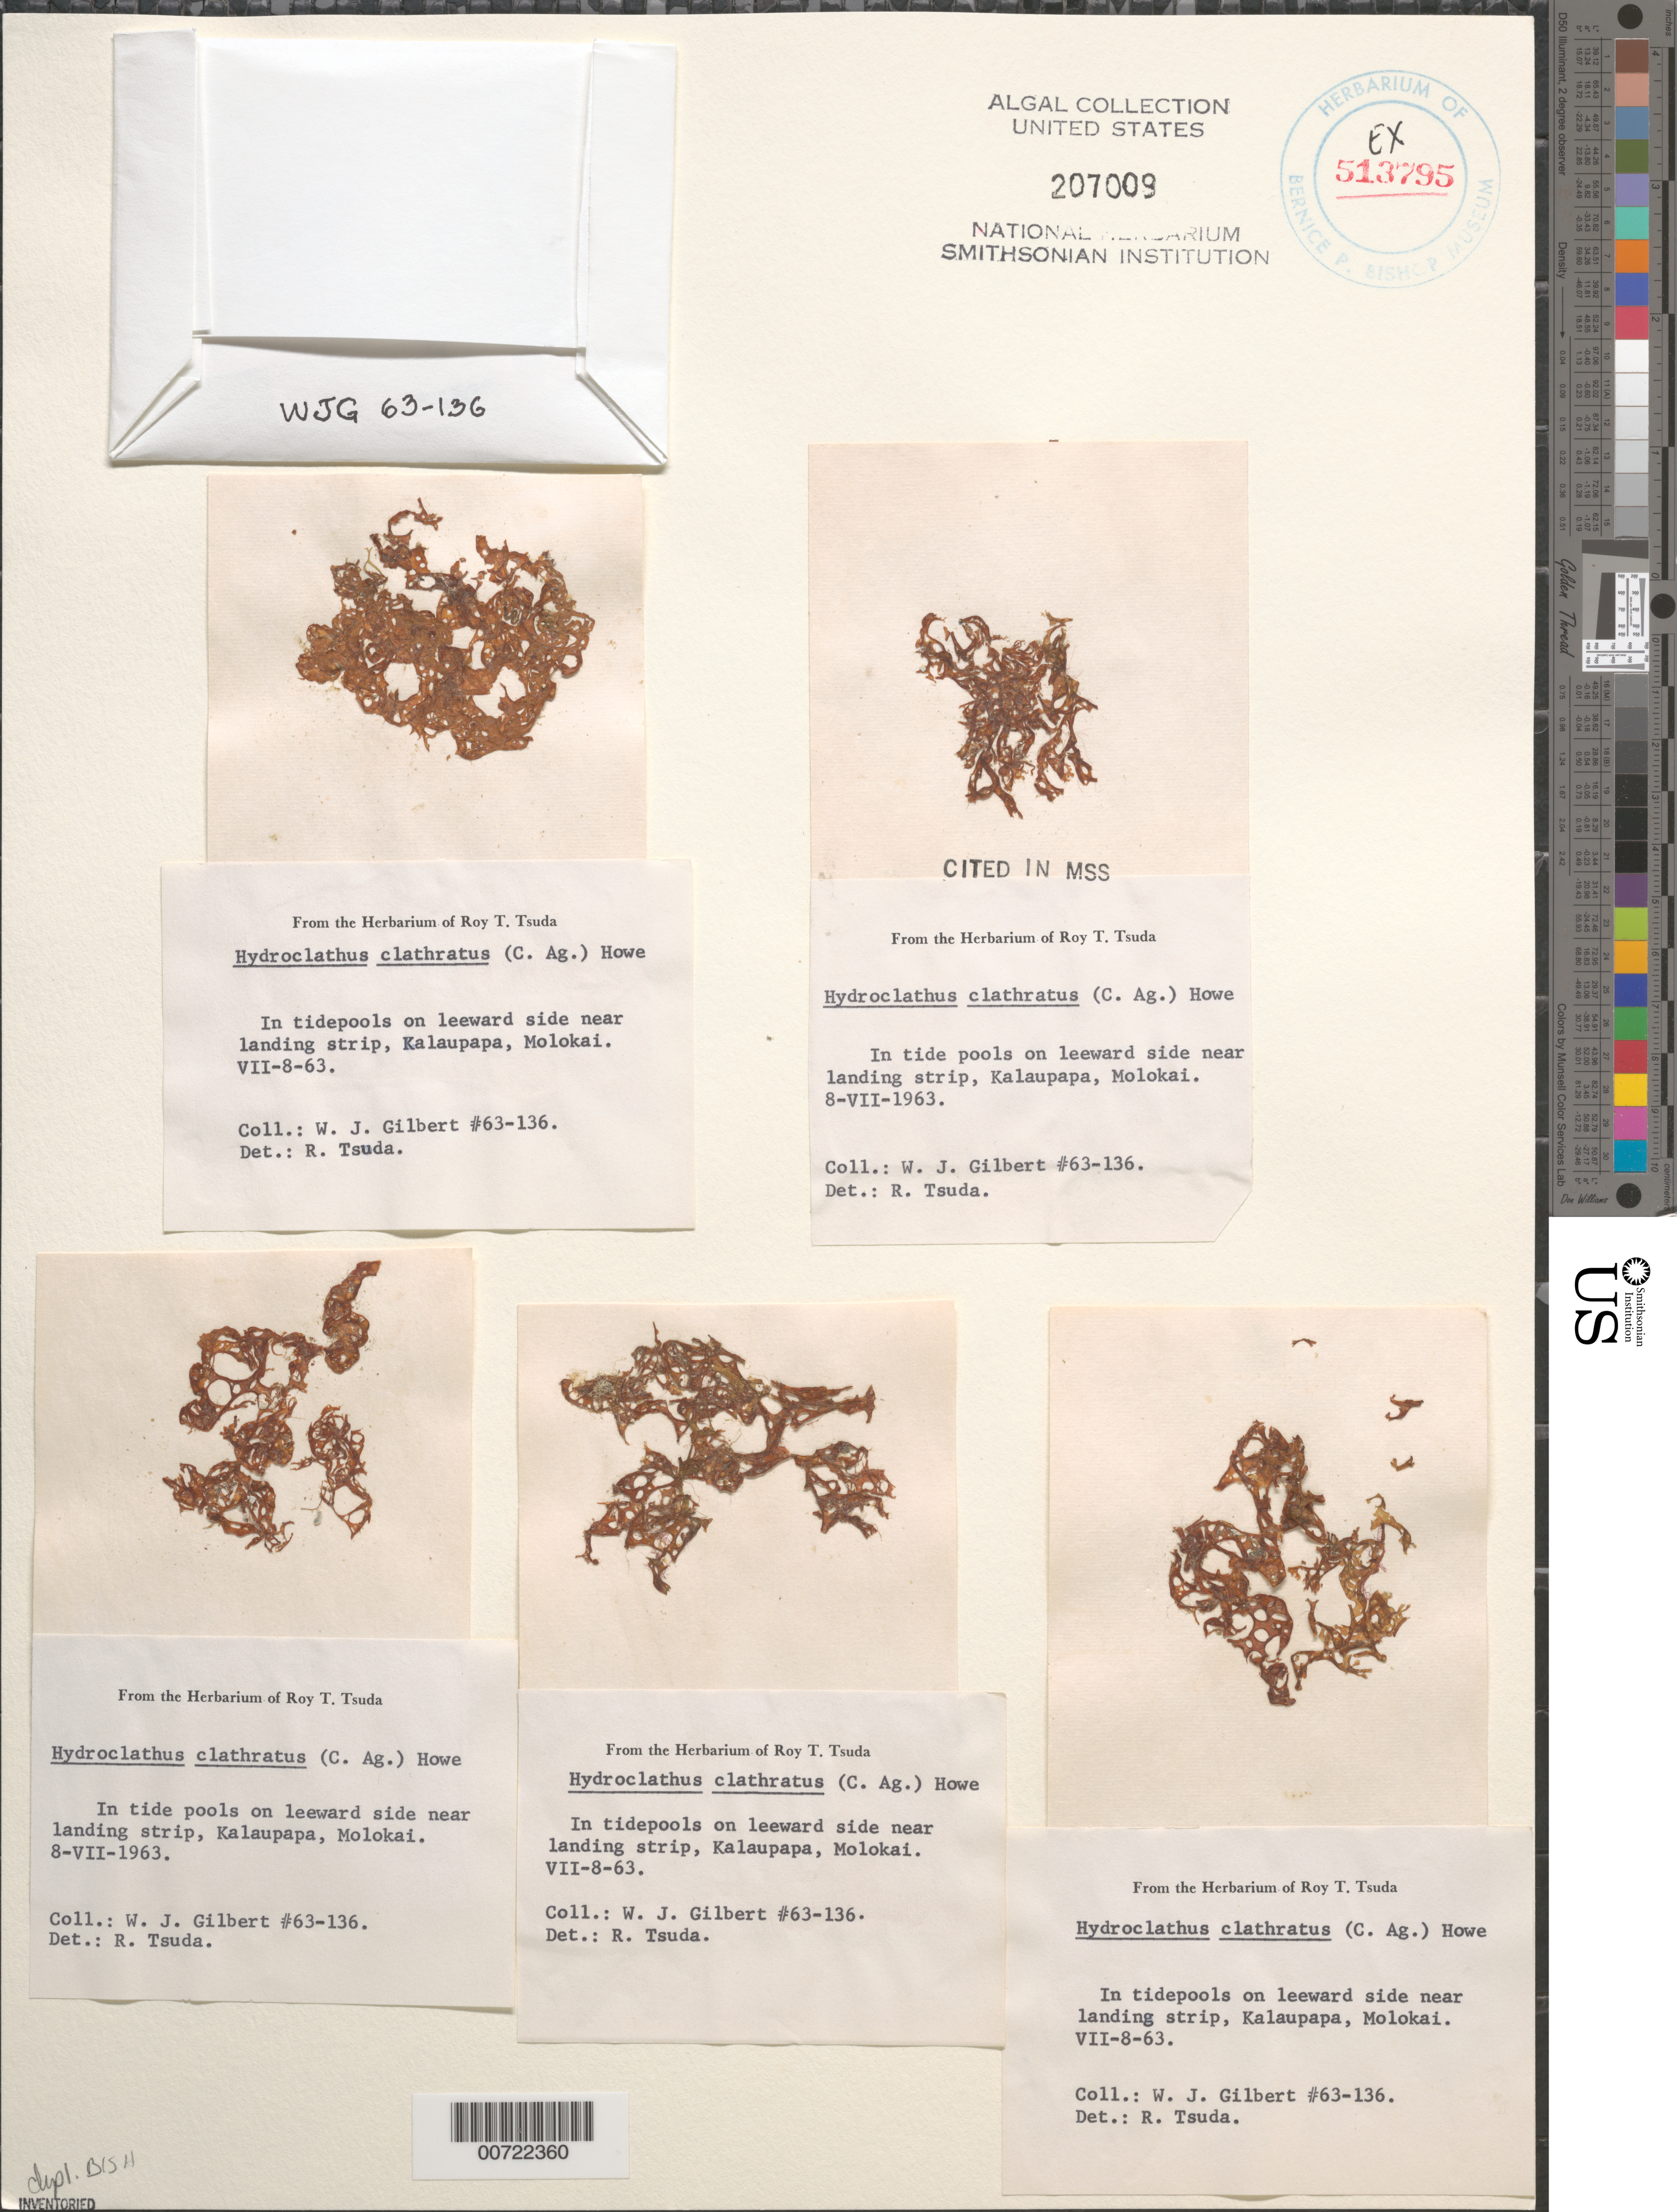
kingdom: Chromista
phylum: Ochrophyta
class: Phaeophyceae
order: Scytosiphonales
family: Scytosiphonaceae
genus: Hydroclathrus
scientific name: Hydroclathrus clathratus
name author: (C. Agardh) M. Howe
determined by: Tsuda, R. T.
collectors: W. J. Gilbert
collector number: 63-136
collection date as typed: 08 Jul 1963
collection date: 1963-07-08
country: United States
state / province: Hawaii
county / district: Maui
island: Moloka'i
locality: Kalaupapa, near landing strip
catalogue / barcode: US 207009